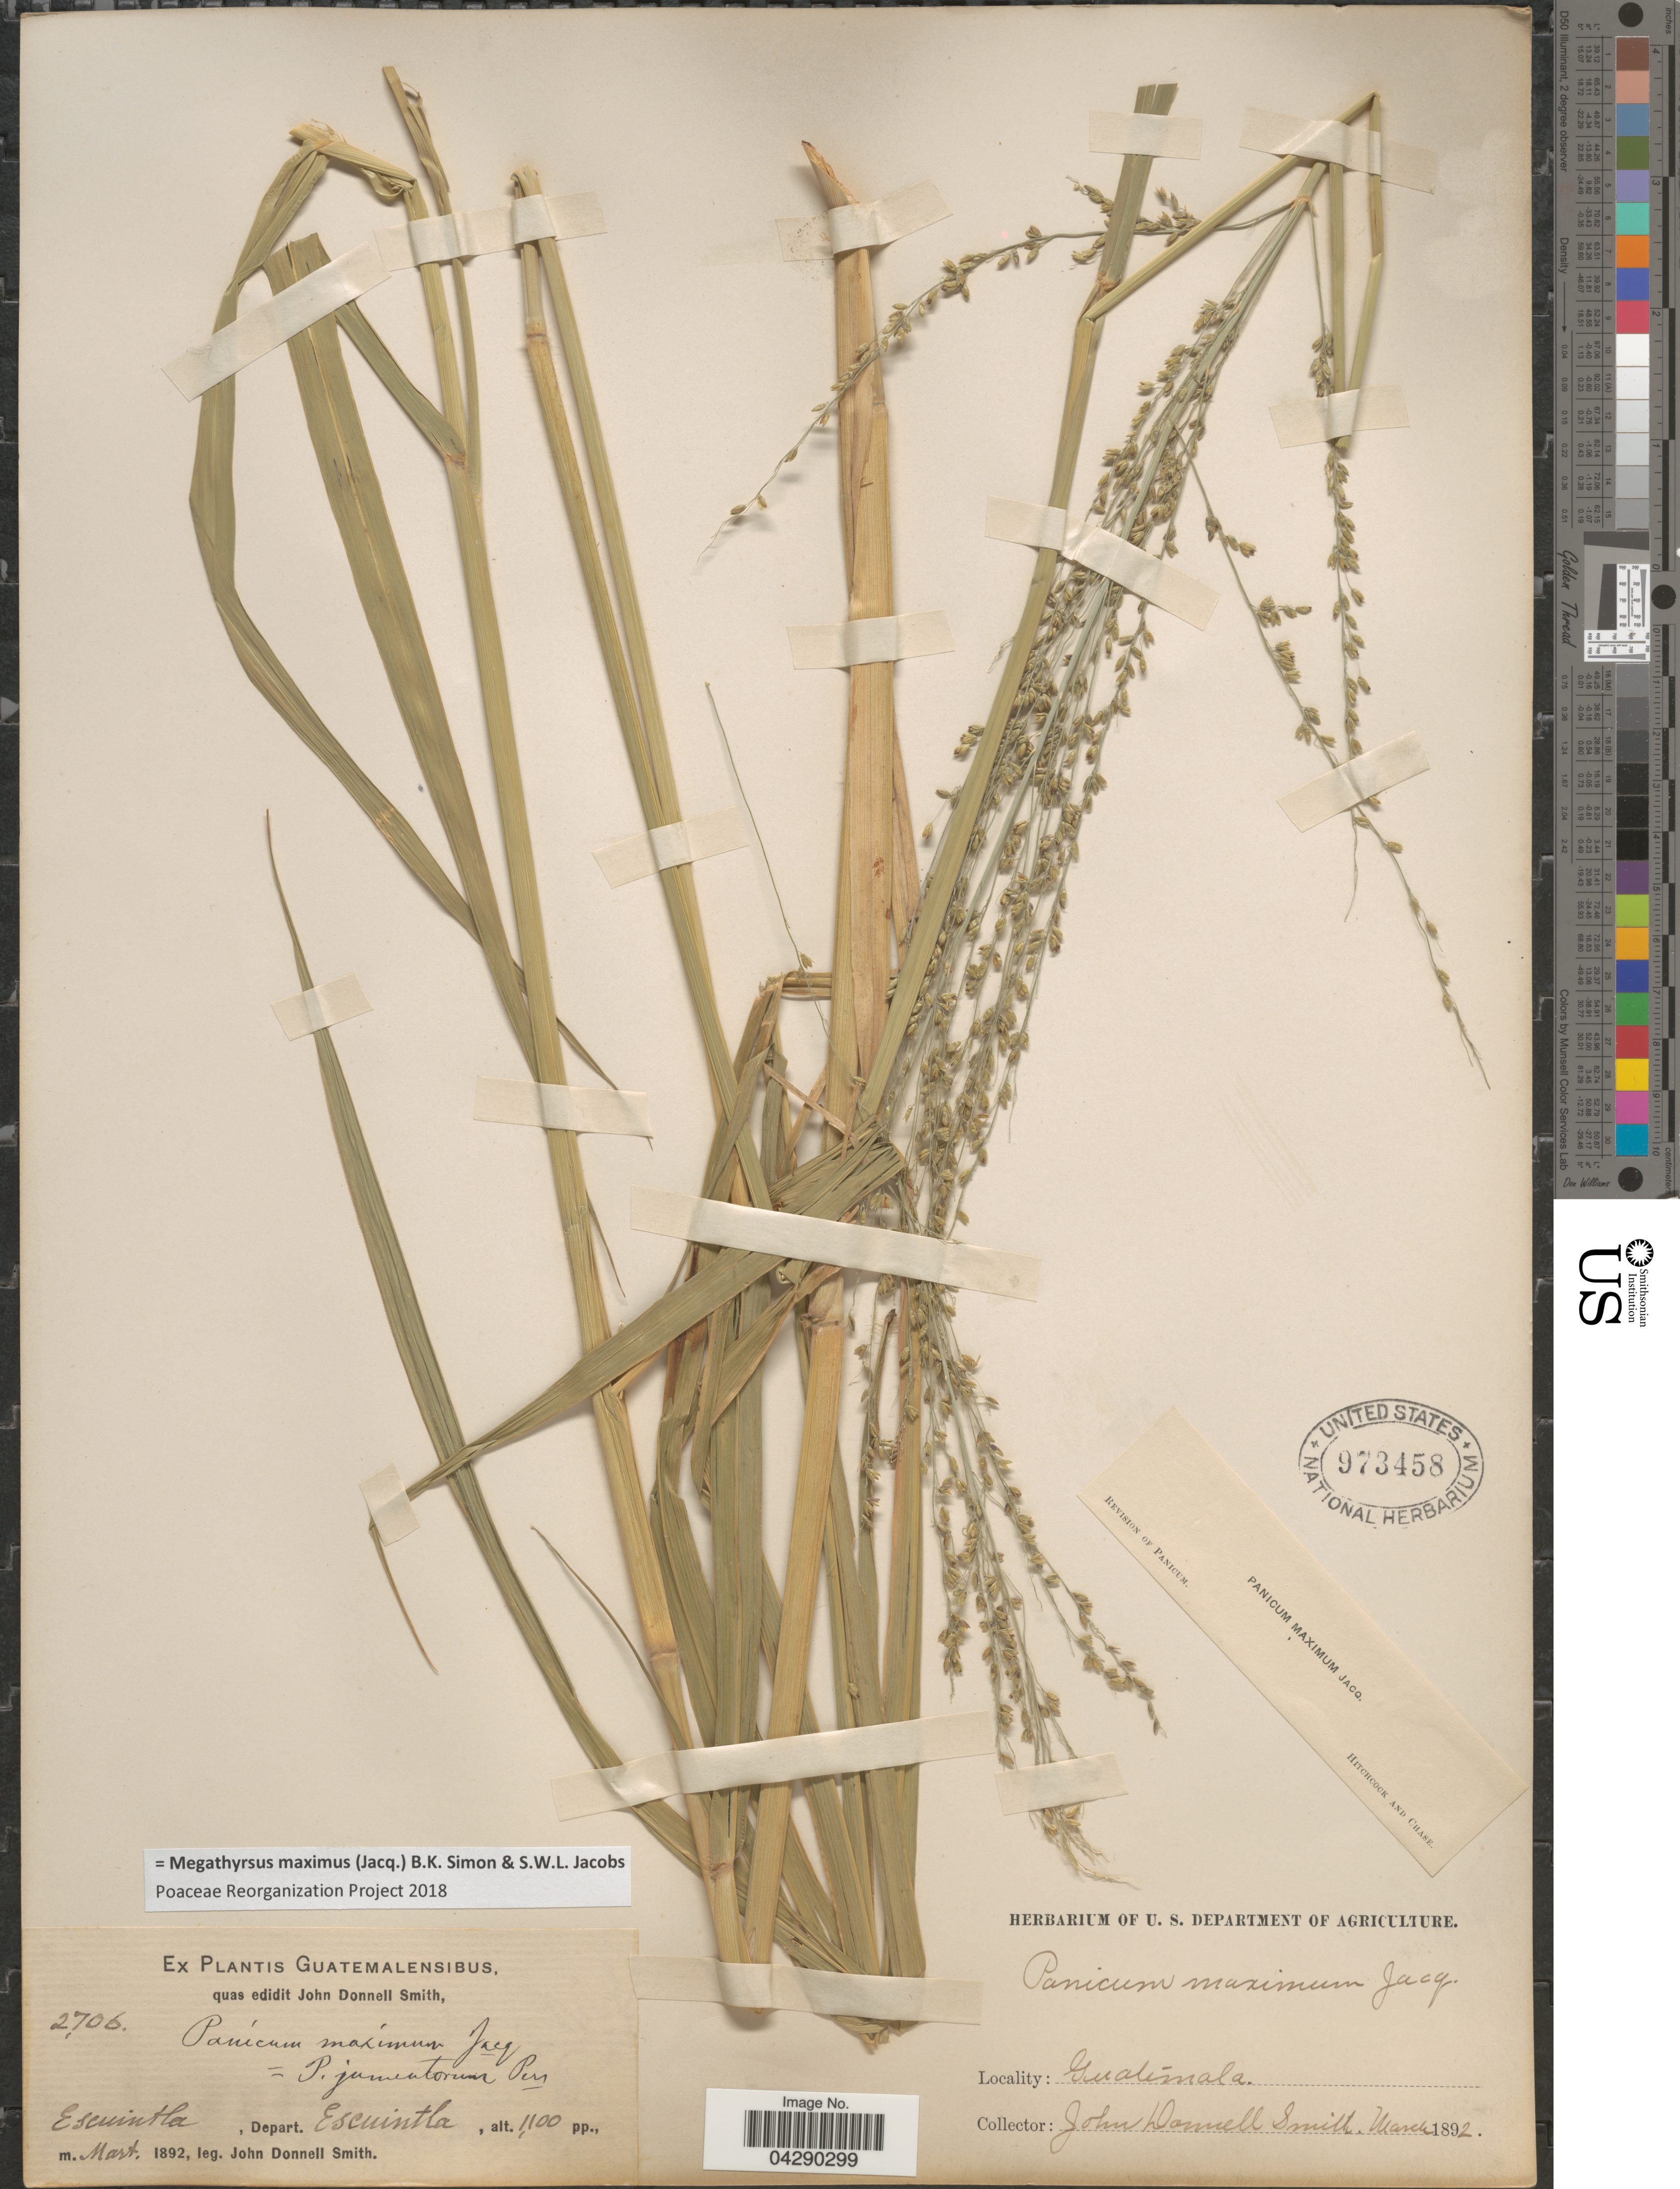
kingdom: Plantae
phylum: Tracheophyta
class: Liliopsida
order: Poales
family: Poaceae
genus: Megathyrsus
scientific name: Megathyrsus maximus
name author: (Jacq.) B.K. Simon & S.W.L. Jacobs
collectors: J. Donnell Smith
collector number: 2706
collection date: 1892-03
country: Guatemala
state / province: Escuintla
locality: Guatemalensibus. Escuintla, Depart. Escuintla.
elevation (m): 335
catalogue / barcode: US 973458